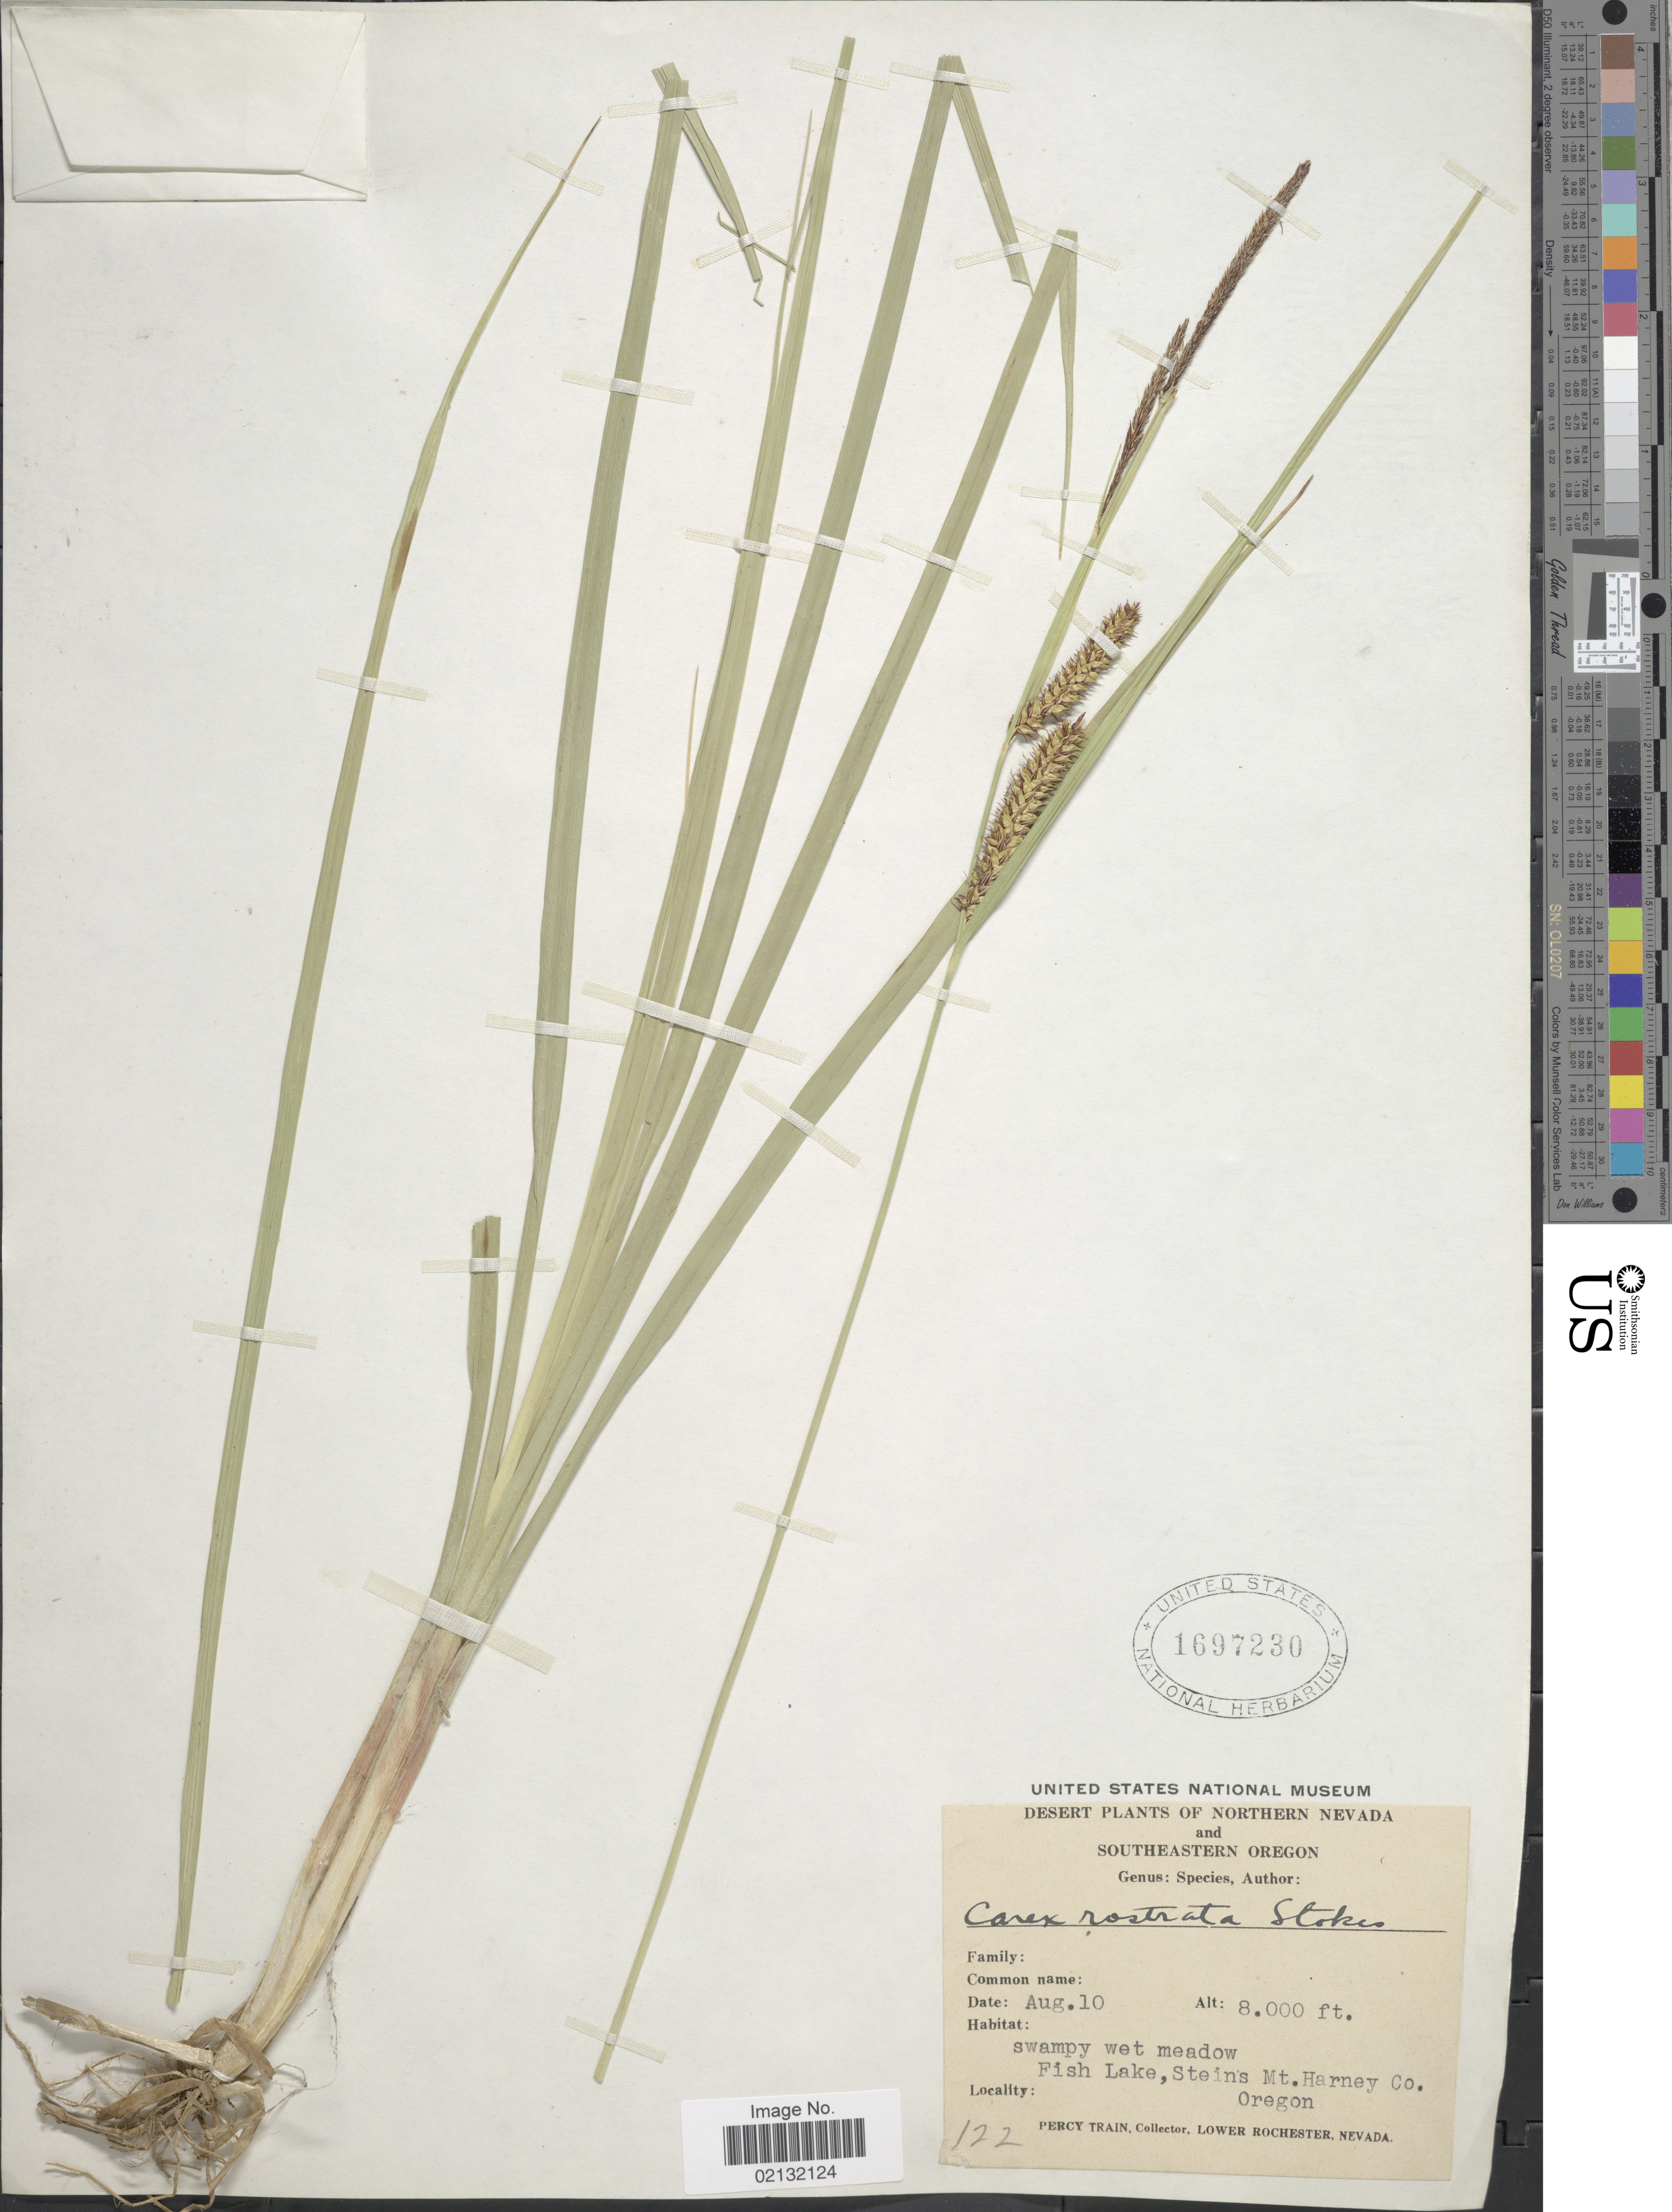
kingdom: Plantae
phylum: Tracheophyta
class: Liliopsida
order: Poales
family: Cyperaceae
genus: Carex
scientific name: Carex rostrata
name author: Stokes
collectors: P. Train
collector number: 122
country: United States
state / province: Oregon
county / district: Harney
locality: Swampy wet meadow, Fish Lake, Steins Mt., Harney Co.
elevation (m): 2438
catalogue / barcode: US 1697230